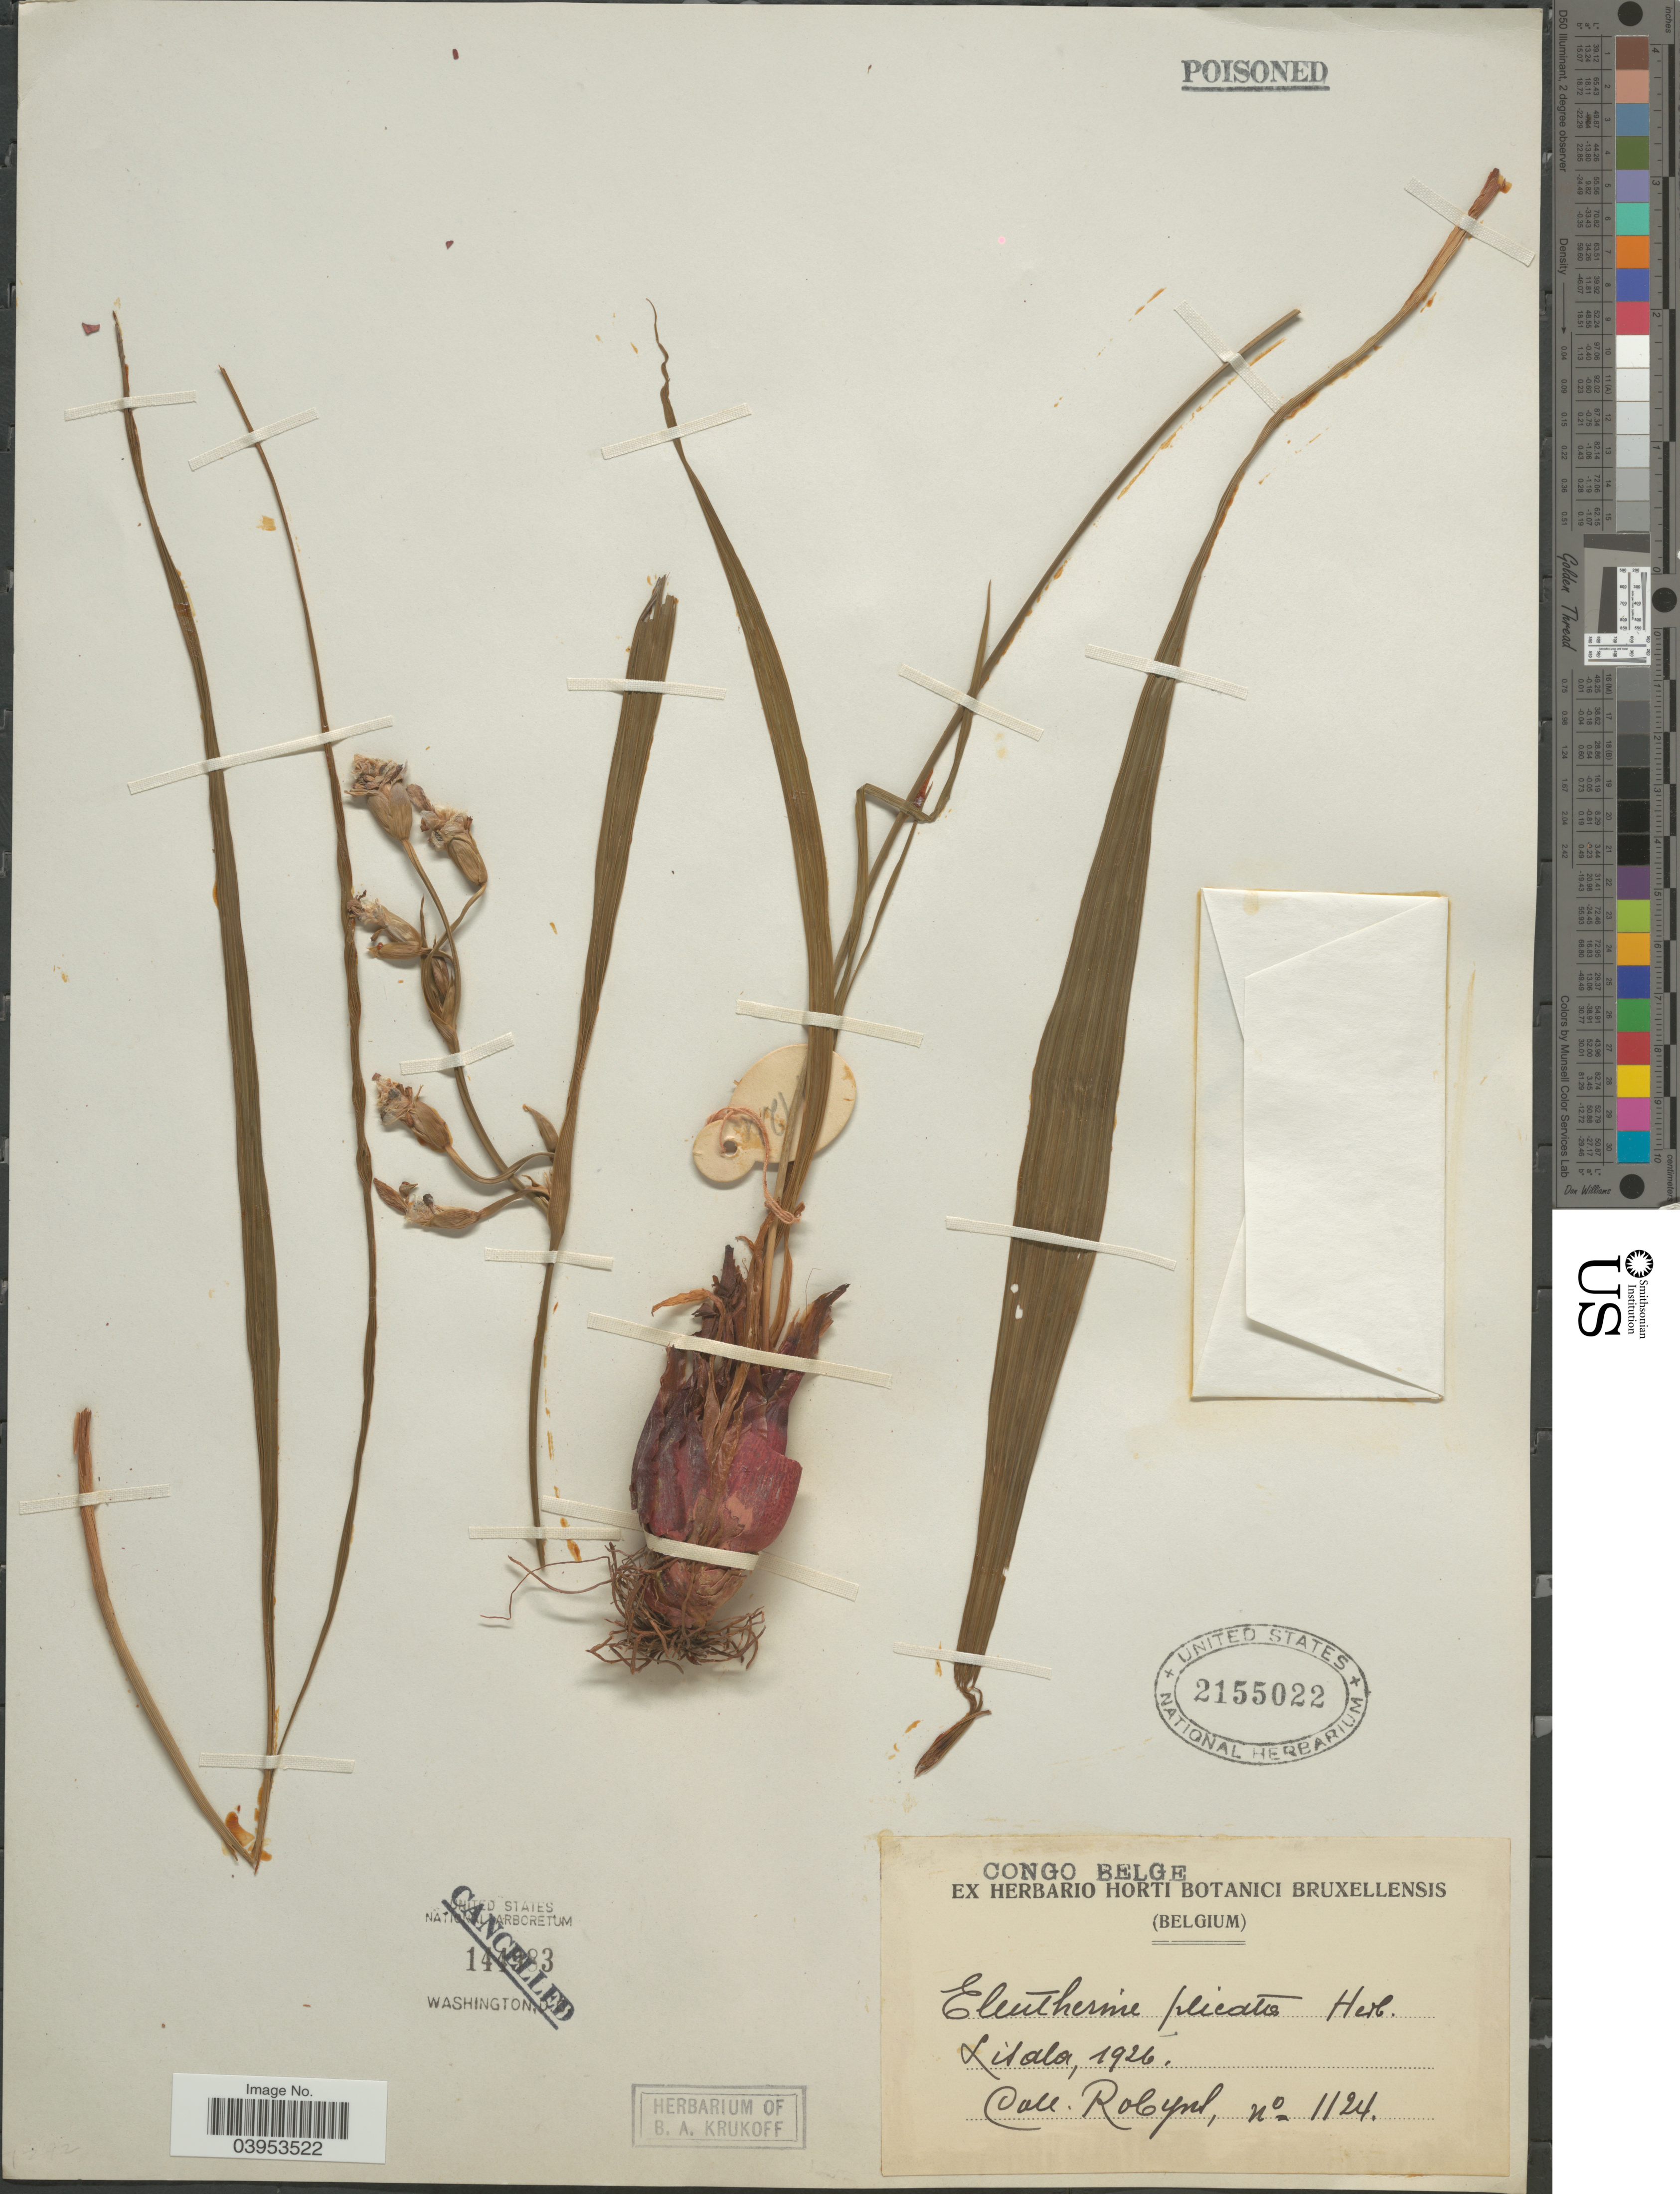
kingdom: Plantae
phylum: Tracheophyta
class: Liliopsida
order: Asparagales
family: Iridaceae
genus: Eleutherine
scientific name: Eleutherine plicata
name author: Klatt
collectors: -. Robyns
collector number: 1124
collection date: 1926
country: Congo, Democratic Republic of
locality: Congo Belge. Lisala.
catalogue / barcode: US 2155022